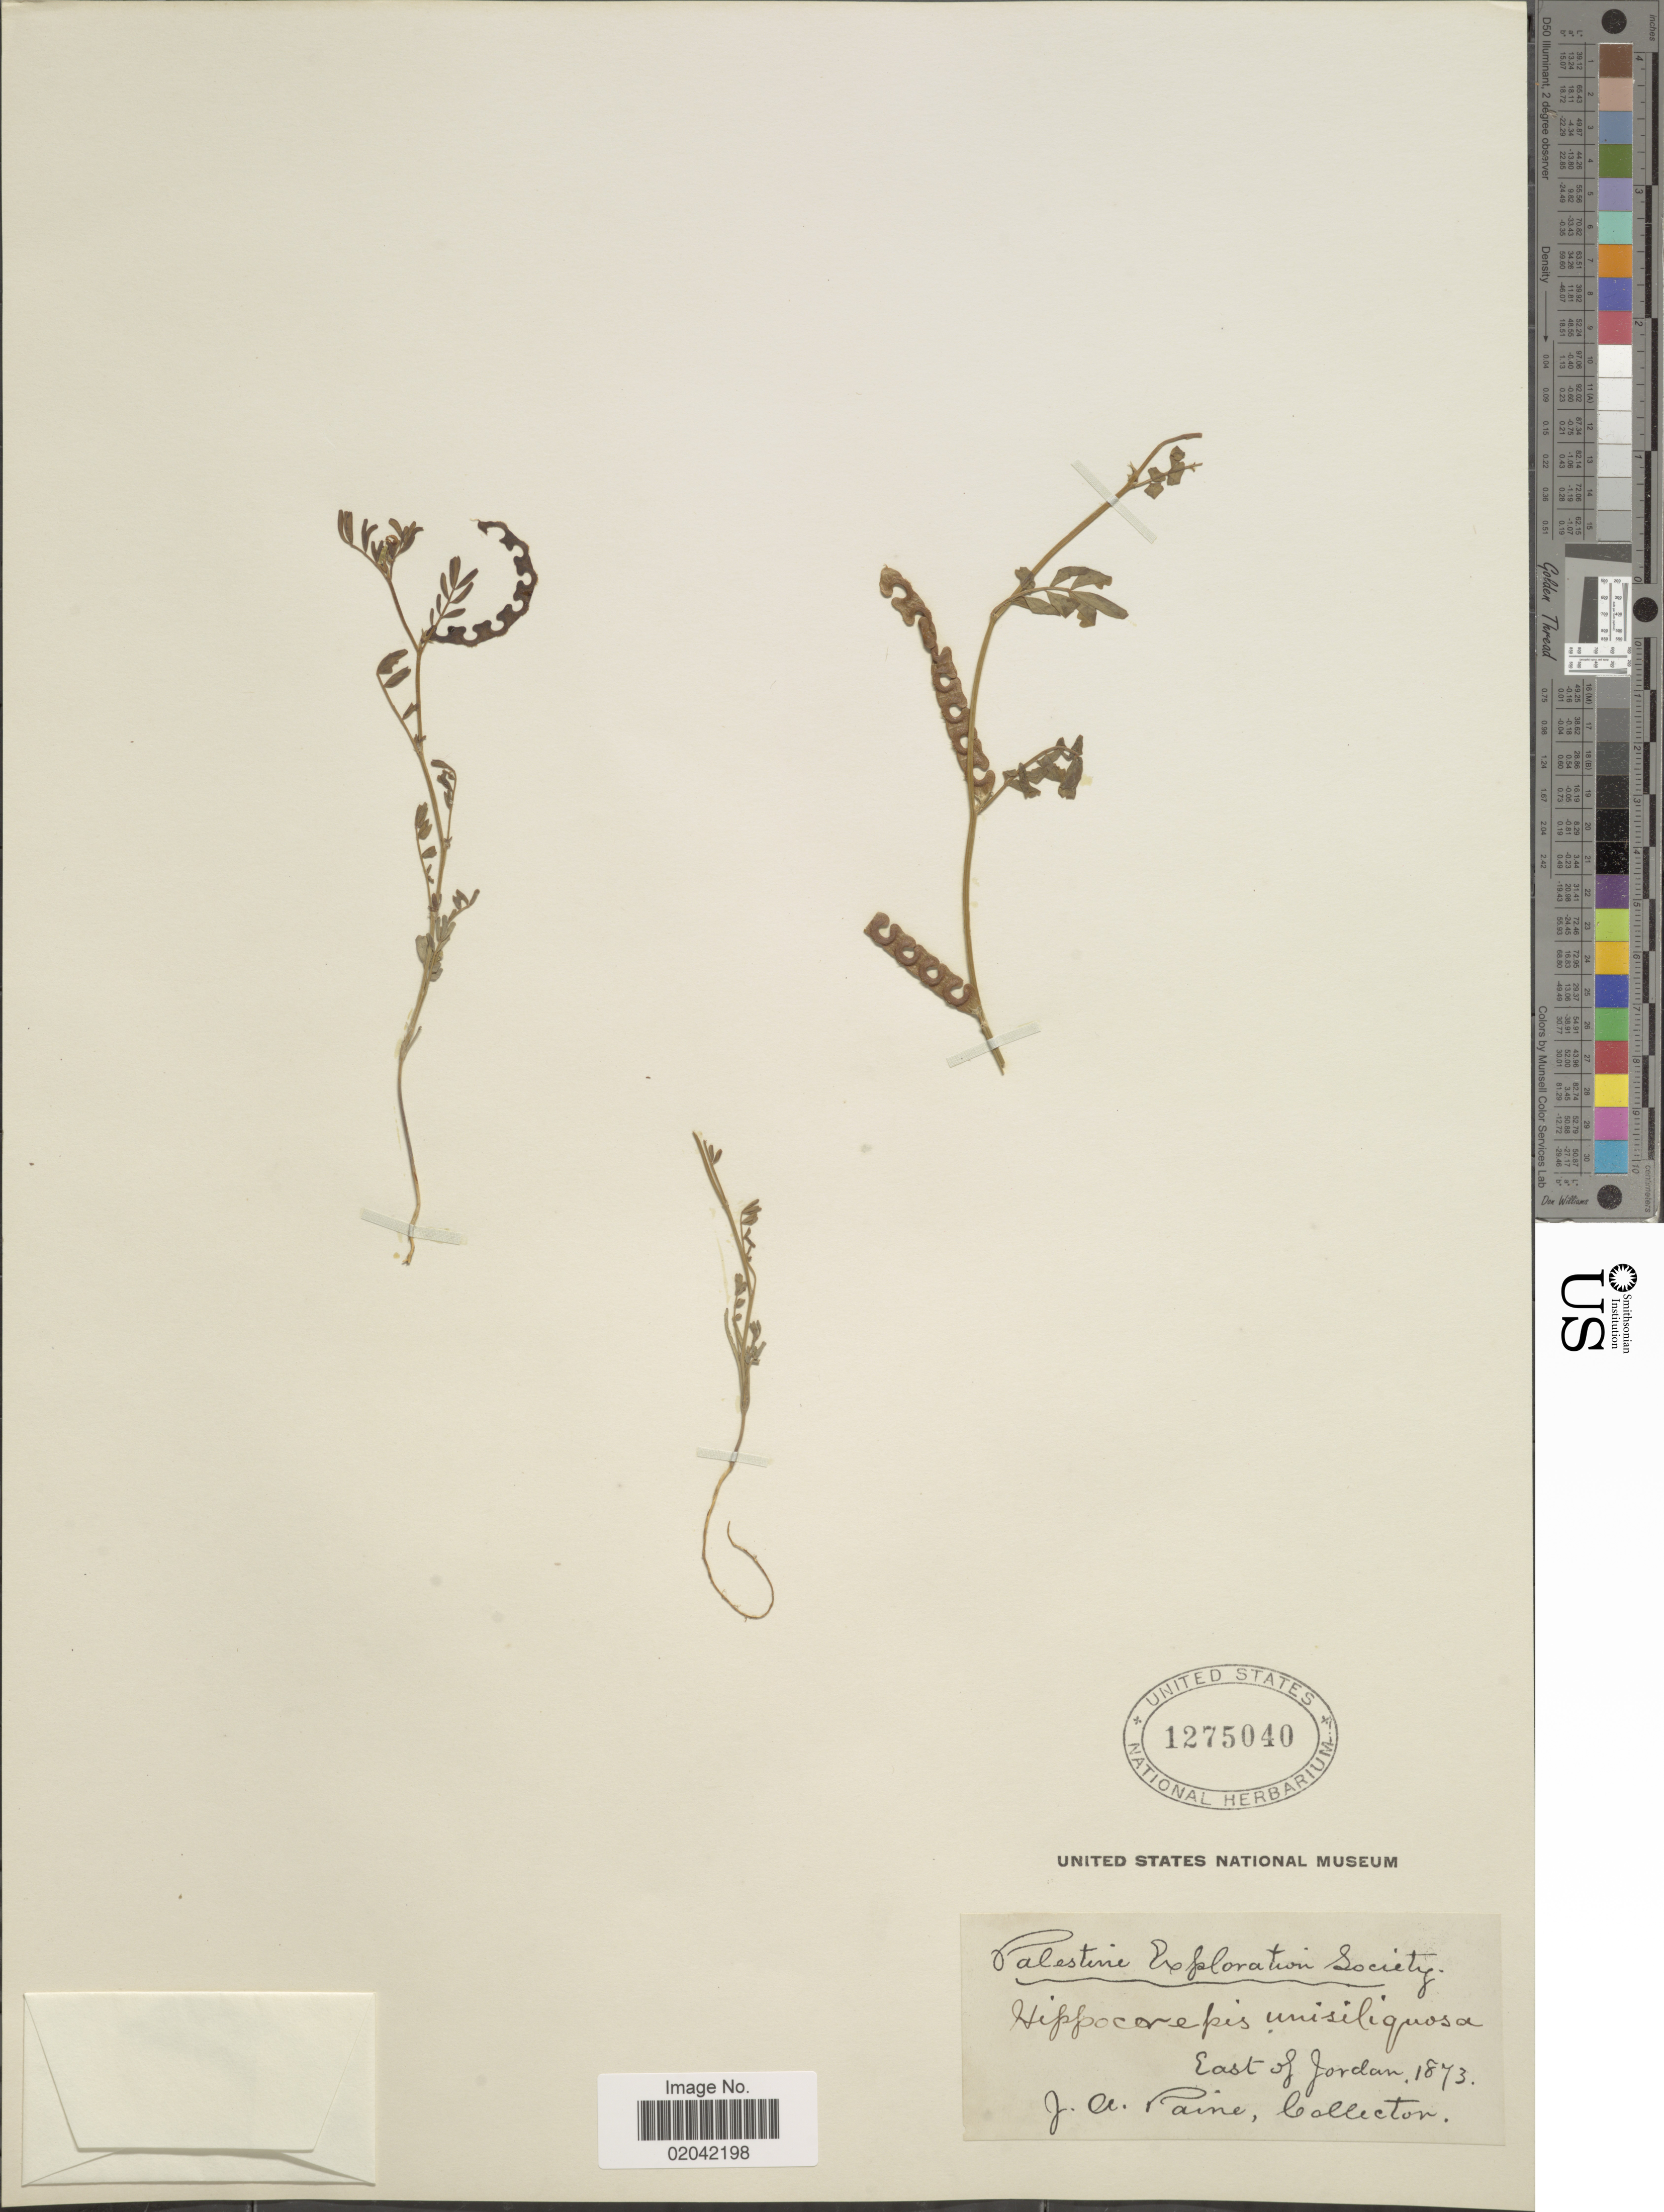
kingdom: Plantae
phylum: Tracheophyta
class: Magnoliopsida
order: Fabales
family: Fabaceae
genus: Hippocrepis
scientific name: Hippocrepis unisiliquosa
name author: L.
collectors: J. A. Paine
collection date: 1873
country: Jordan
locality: Palestine. East of Jordan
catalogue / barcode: US 1275040